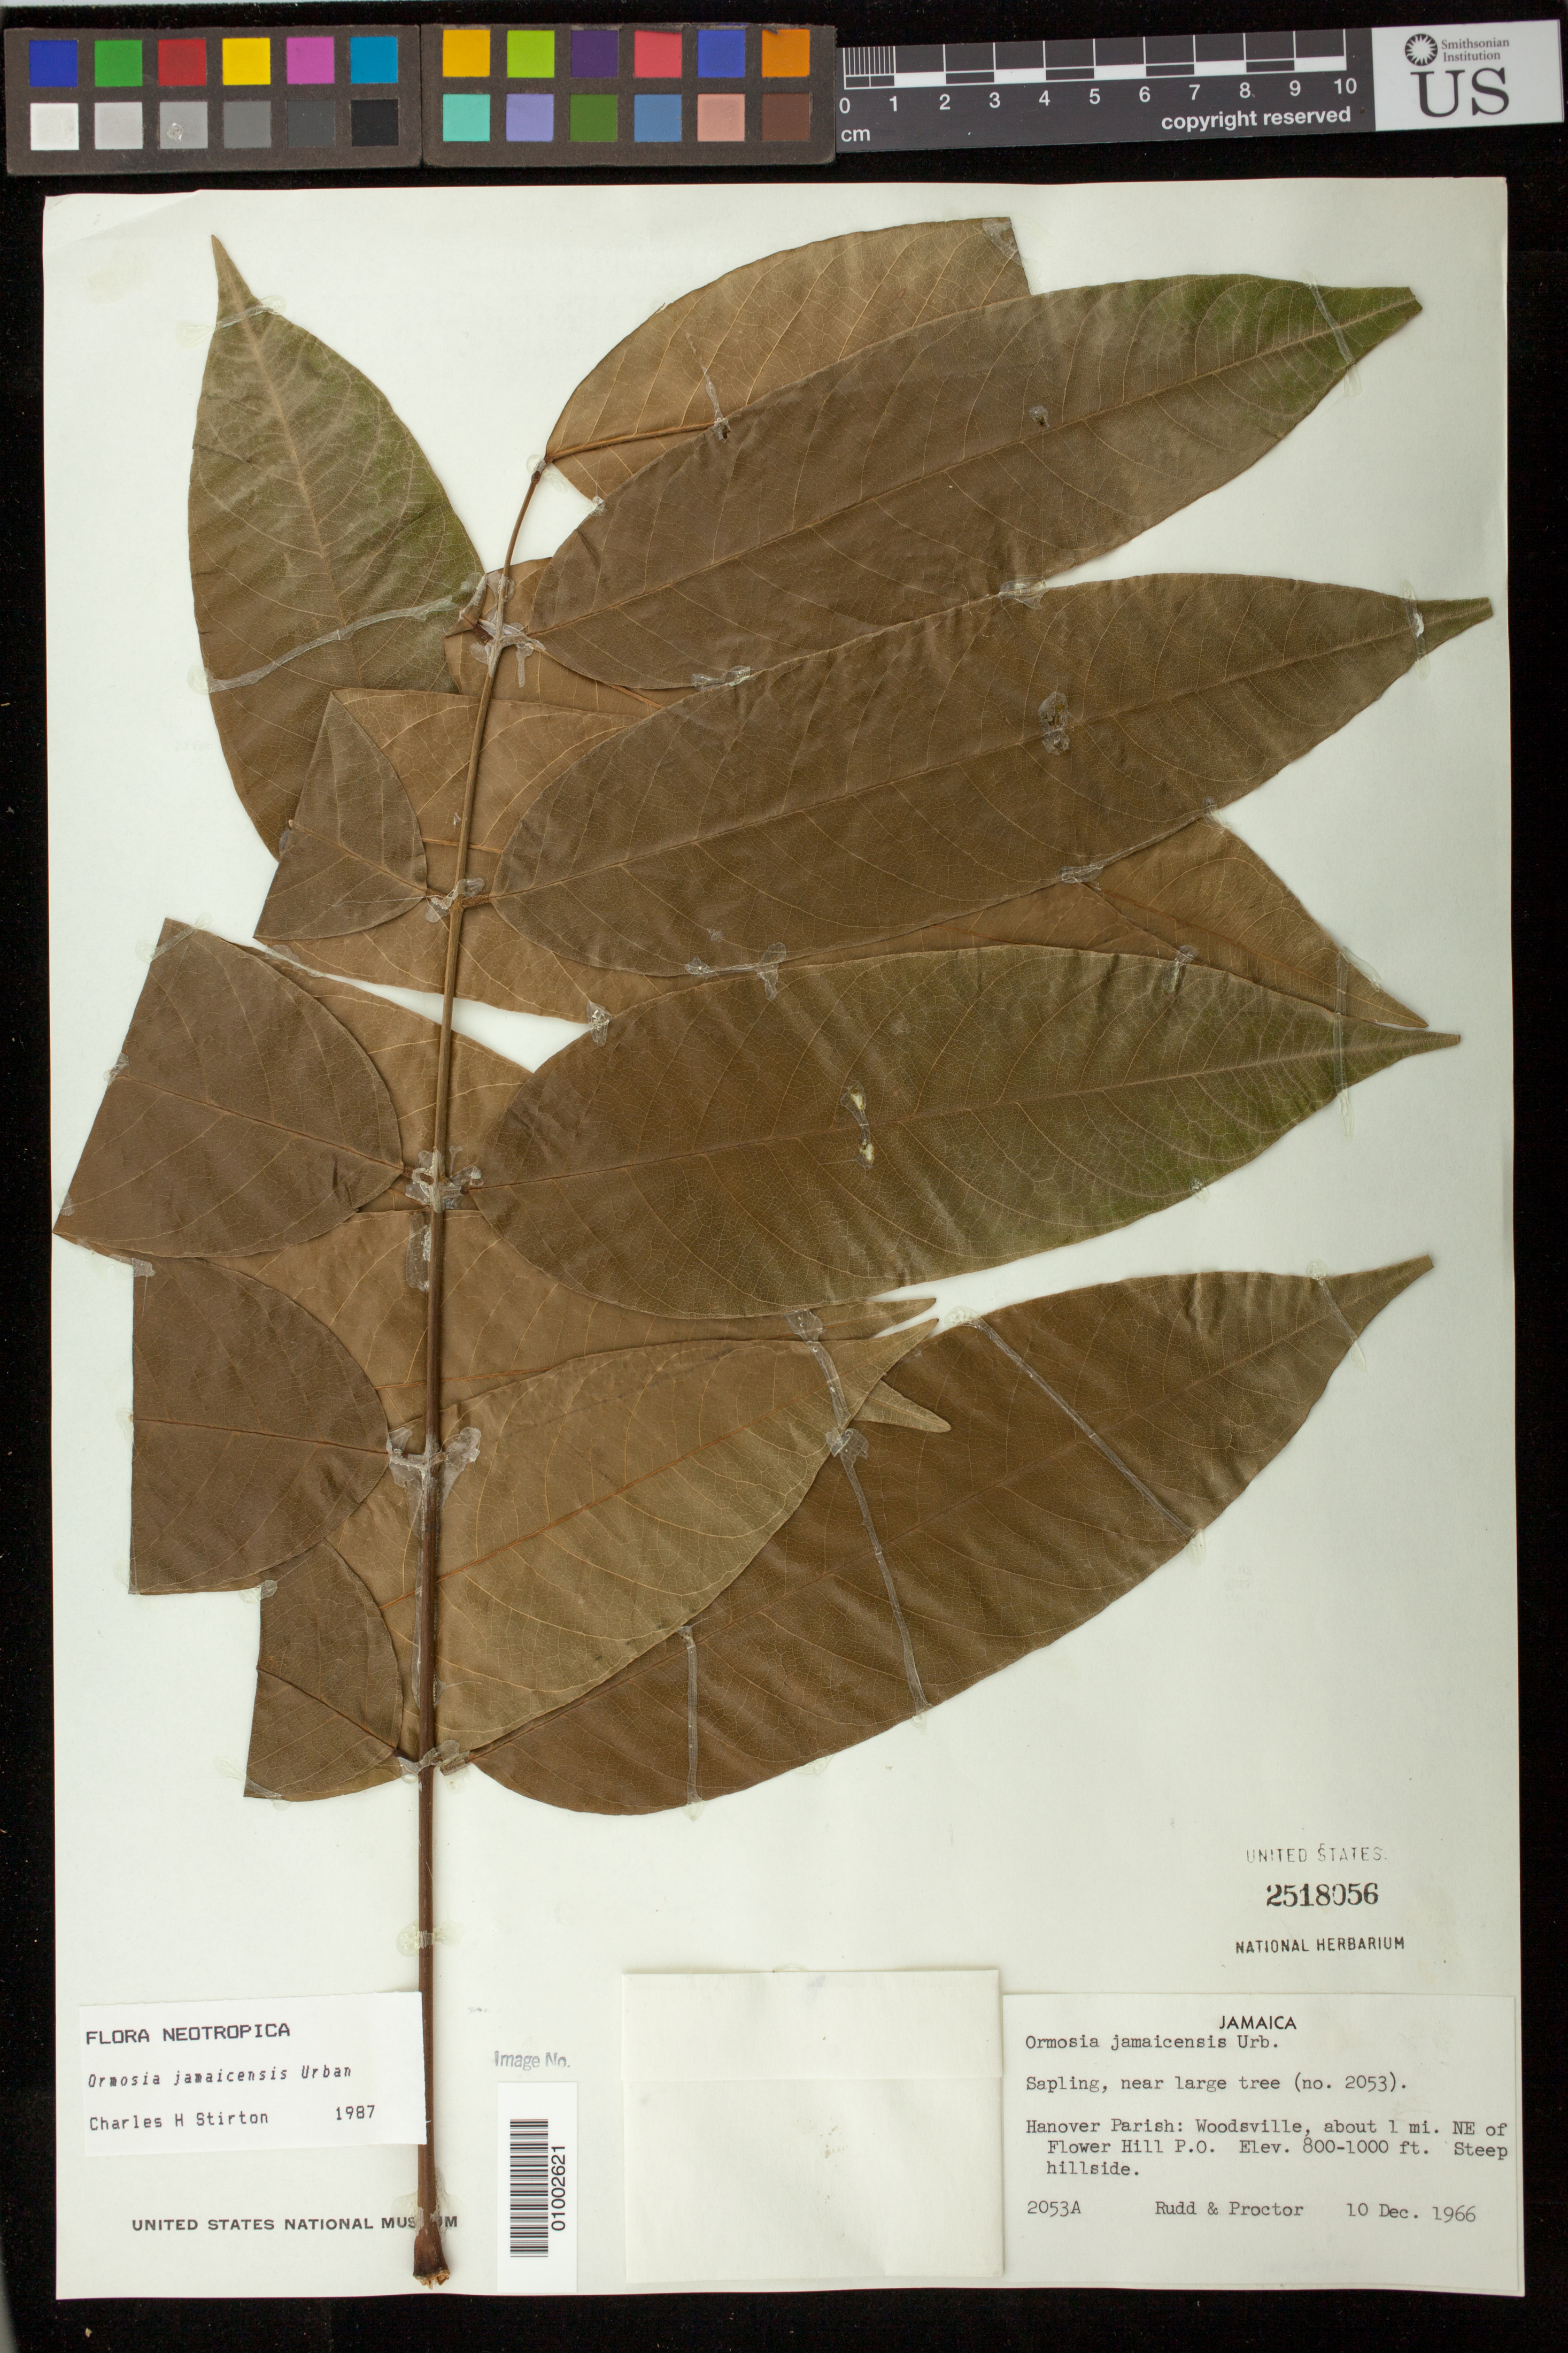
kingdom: Plantae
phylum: Tracheophyta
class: Magnoliopsida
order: Fabales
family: Fabaceae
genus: Ormosia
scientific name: Ormosia jamaicensis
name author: Urb.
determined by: Stirton, Charles H.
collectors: V. E. Rudd & G. R. Proctor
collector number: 2053A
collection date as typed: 10 Dec 1966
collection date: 1966-12-10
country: Jamaica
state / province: Hanover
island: Jamaica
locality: Woodsville, about 1 mile NE of Flower Hill P.O.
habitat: steep hillside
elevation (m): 244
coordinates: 0 N, 0 E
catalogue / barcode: US 2518056